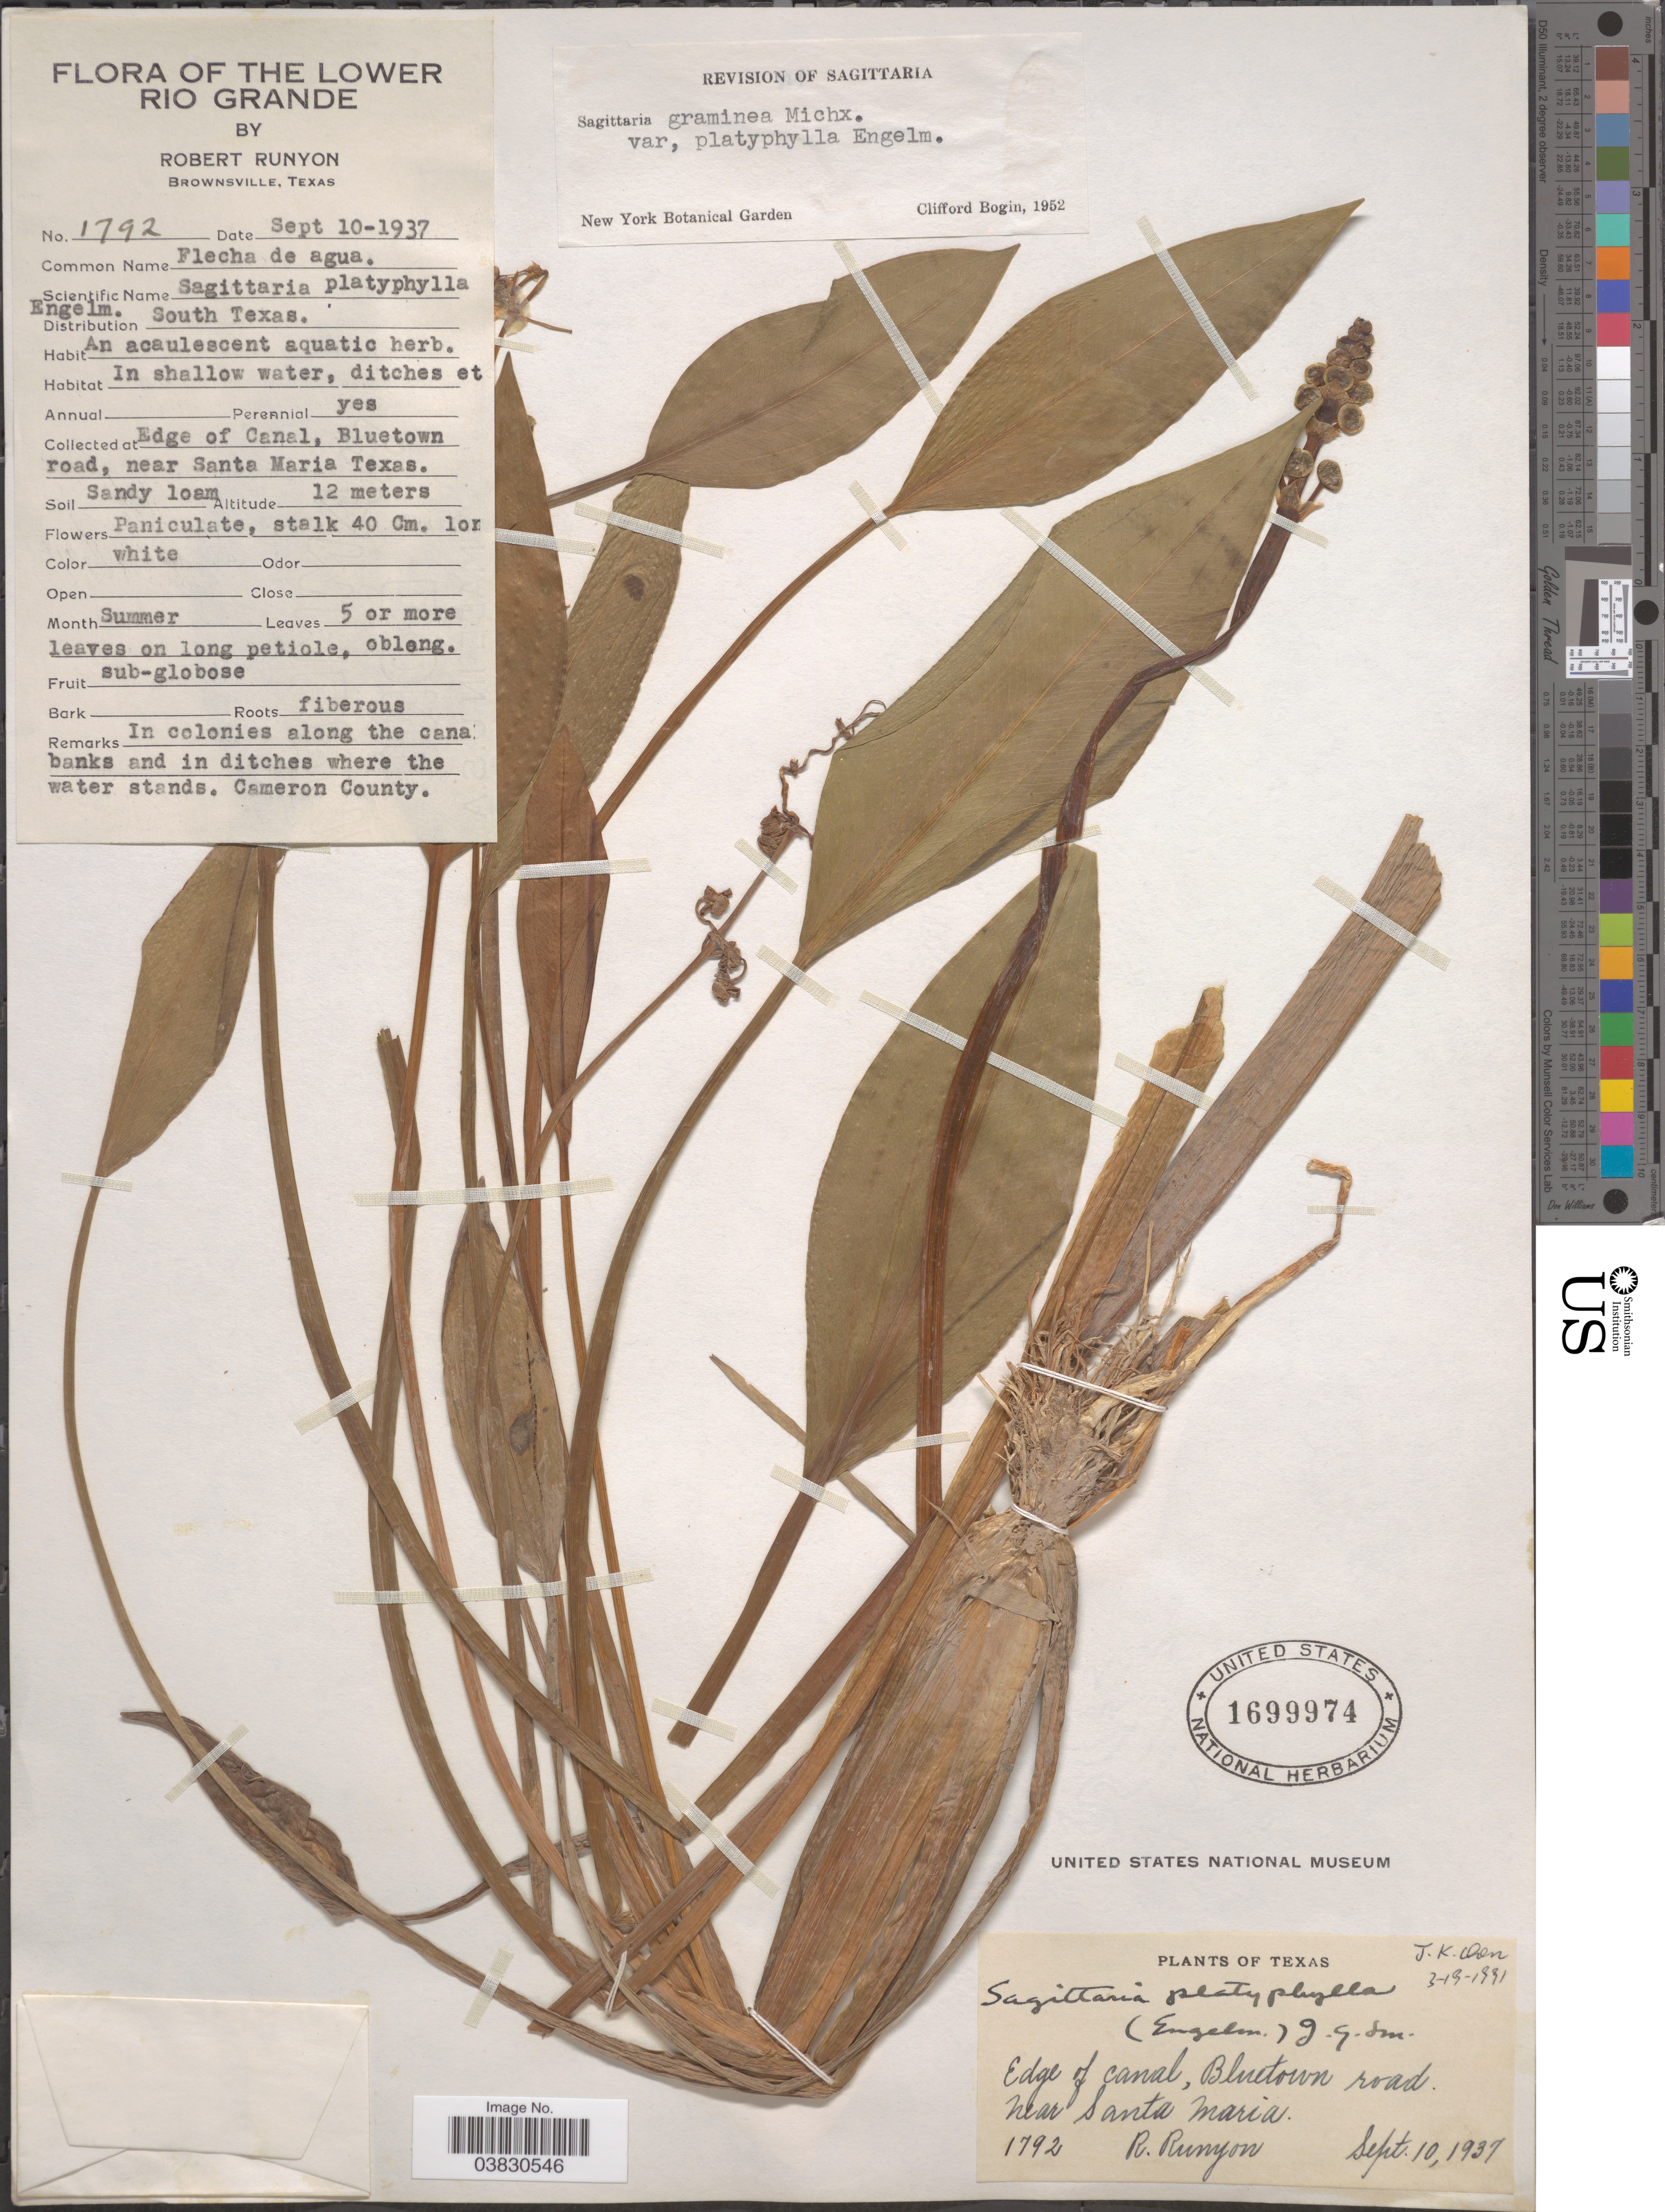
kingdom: Plantae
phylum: Tracheophyta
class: Liliopsida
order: Alismatales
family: Alismataceae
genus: Sagittaria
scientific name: Sagittaria platyphylla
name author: (Englem.) J.G. Sm.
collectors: R. Runyon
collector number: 1792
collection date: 1937-09-10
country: United States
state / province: Texas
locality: Edge of canal, Bluetown road. Near Santa Maria.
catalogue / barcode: US 1699974